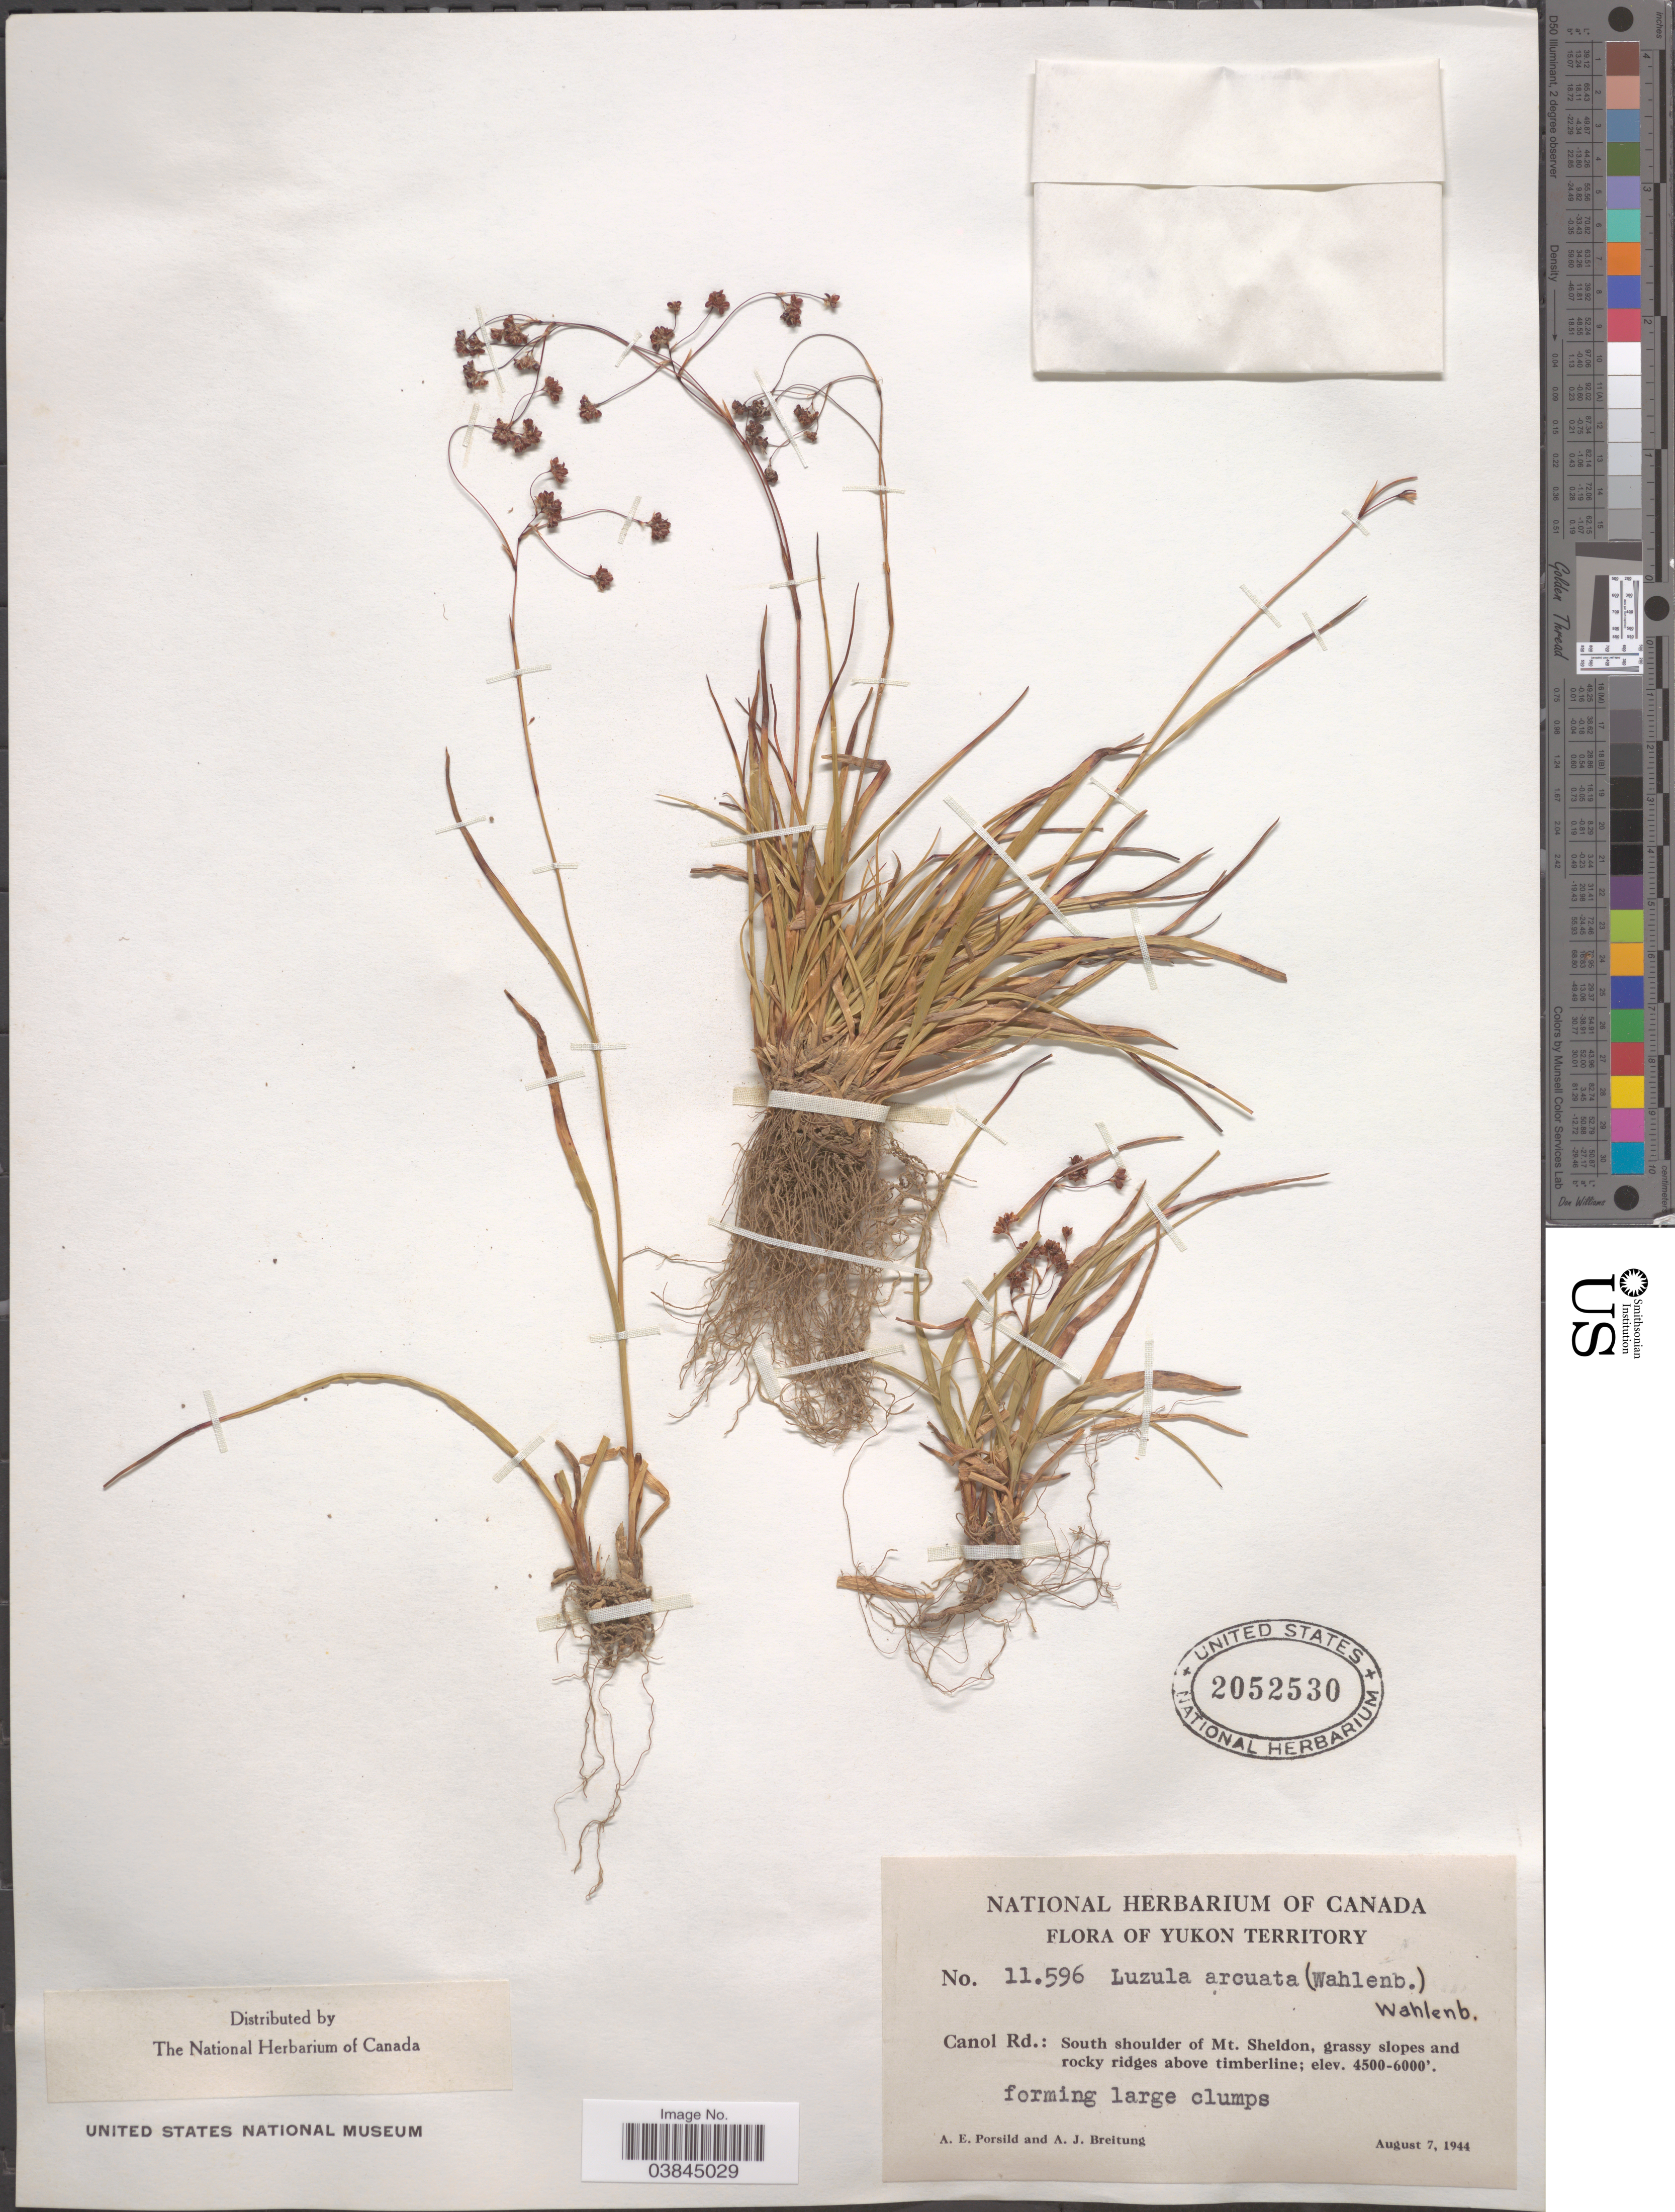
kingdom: Plantae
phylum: Tracheophyta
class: Liliopsida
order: Poales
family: Juncaceae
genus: Luzula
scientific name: Luzula arcuata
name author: (Wahlenb.) Sw.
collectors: A. E. Porsild & A. Breitung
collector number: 11596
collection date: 1944-08-07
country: Canada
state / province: Yukon Territory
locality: Canol Rd.: South shoulder of Mt. Sheldon.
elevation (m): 1372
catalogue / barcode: US 205230